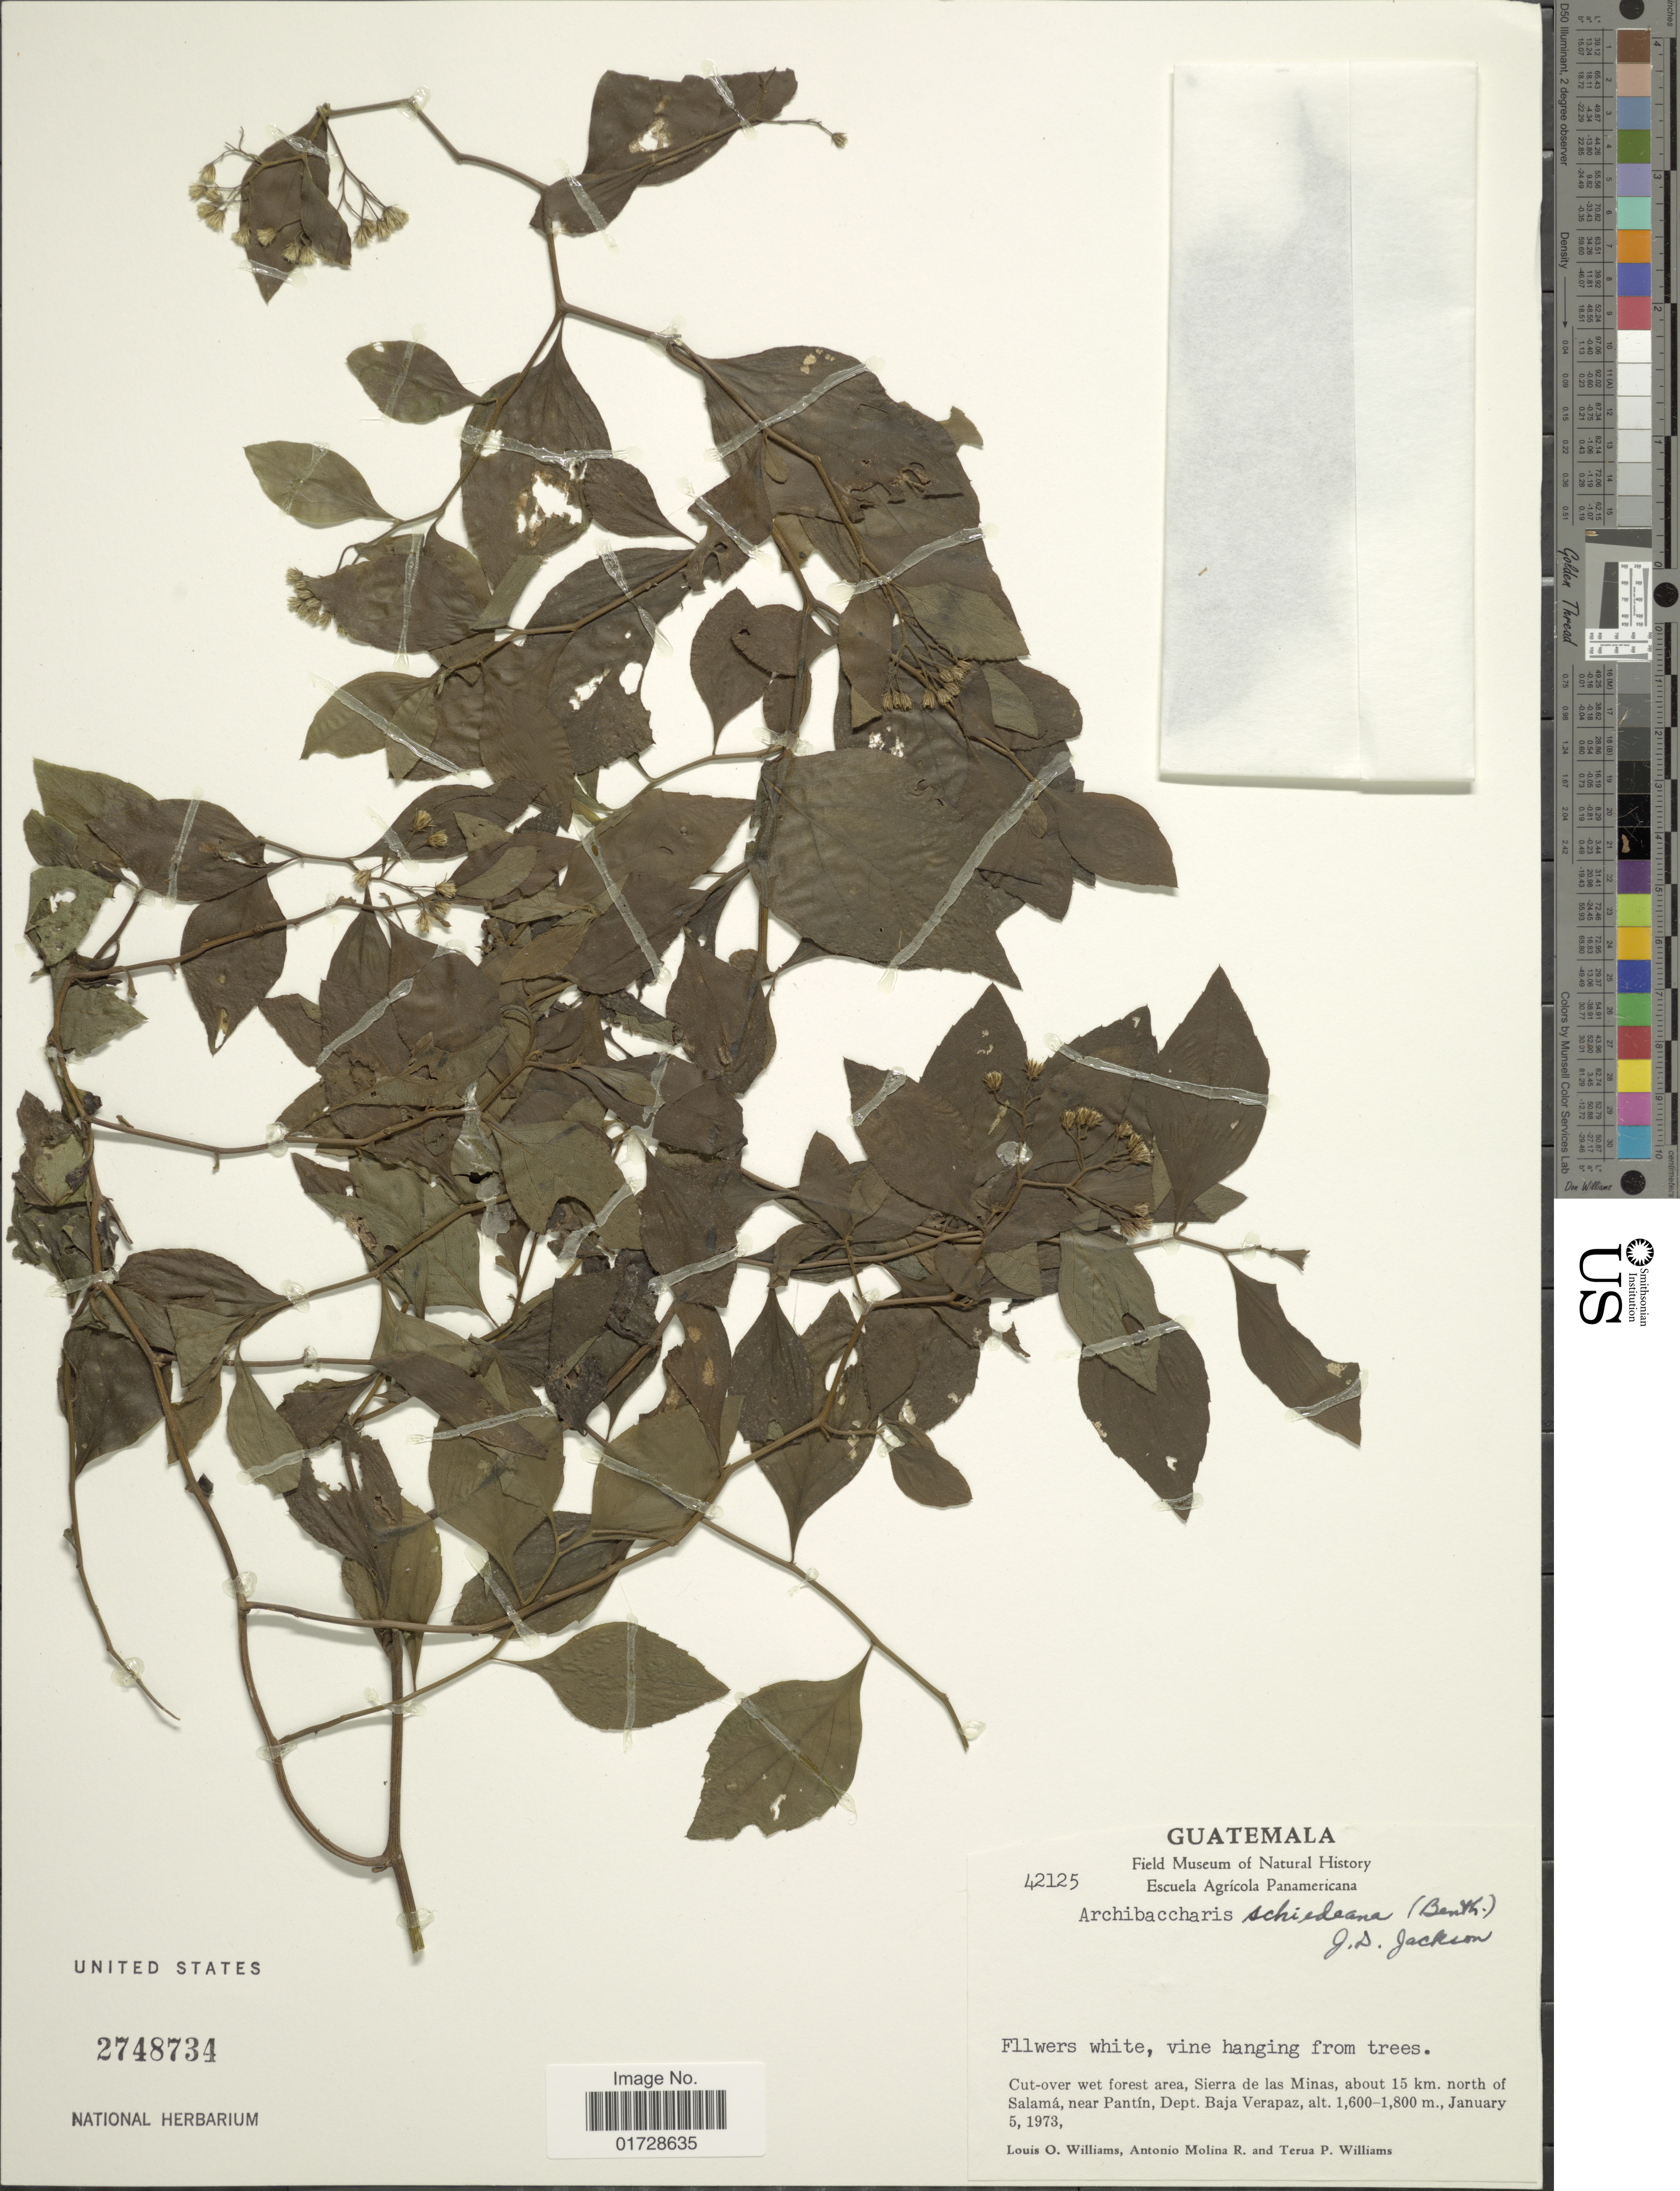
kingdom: Plantae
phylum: Tracheophyta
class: Magnoliopsida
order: Asterales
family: Asteraceae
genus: Archibaccharis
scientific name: Archibaccharis schiedeana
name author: (Benth.) J.D. Jacks.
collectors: L. O. Williams, A. Molina R. & T. P. Williams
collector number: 42125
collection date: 1973-01-05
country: Guatemala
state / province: Baja Verapaz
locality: Sierra de las Minas, about 15 km north of Salama, near Pantin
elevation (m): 1600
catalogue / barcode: US 2748734